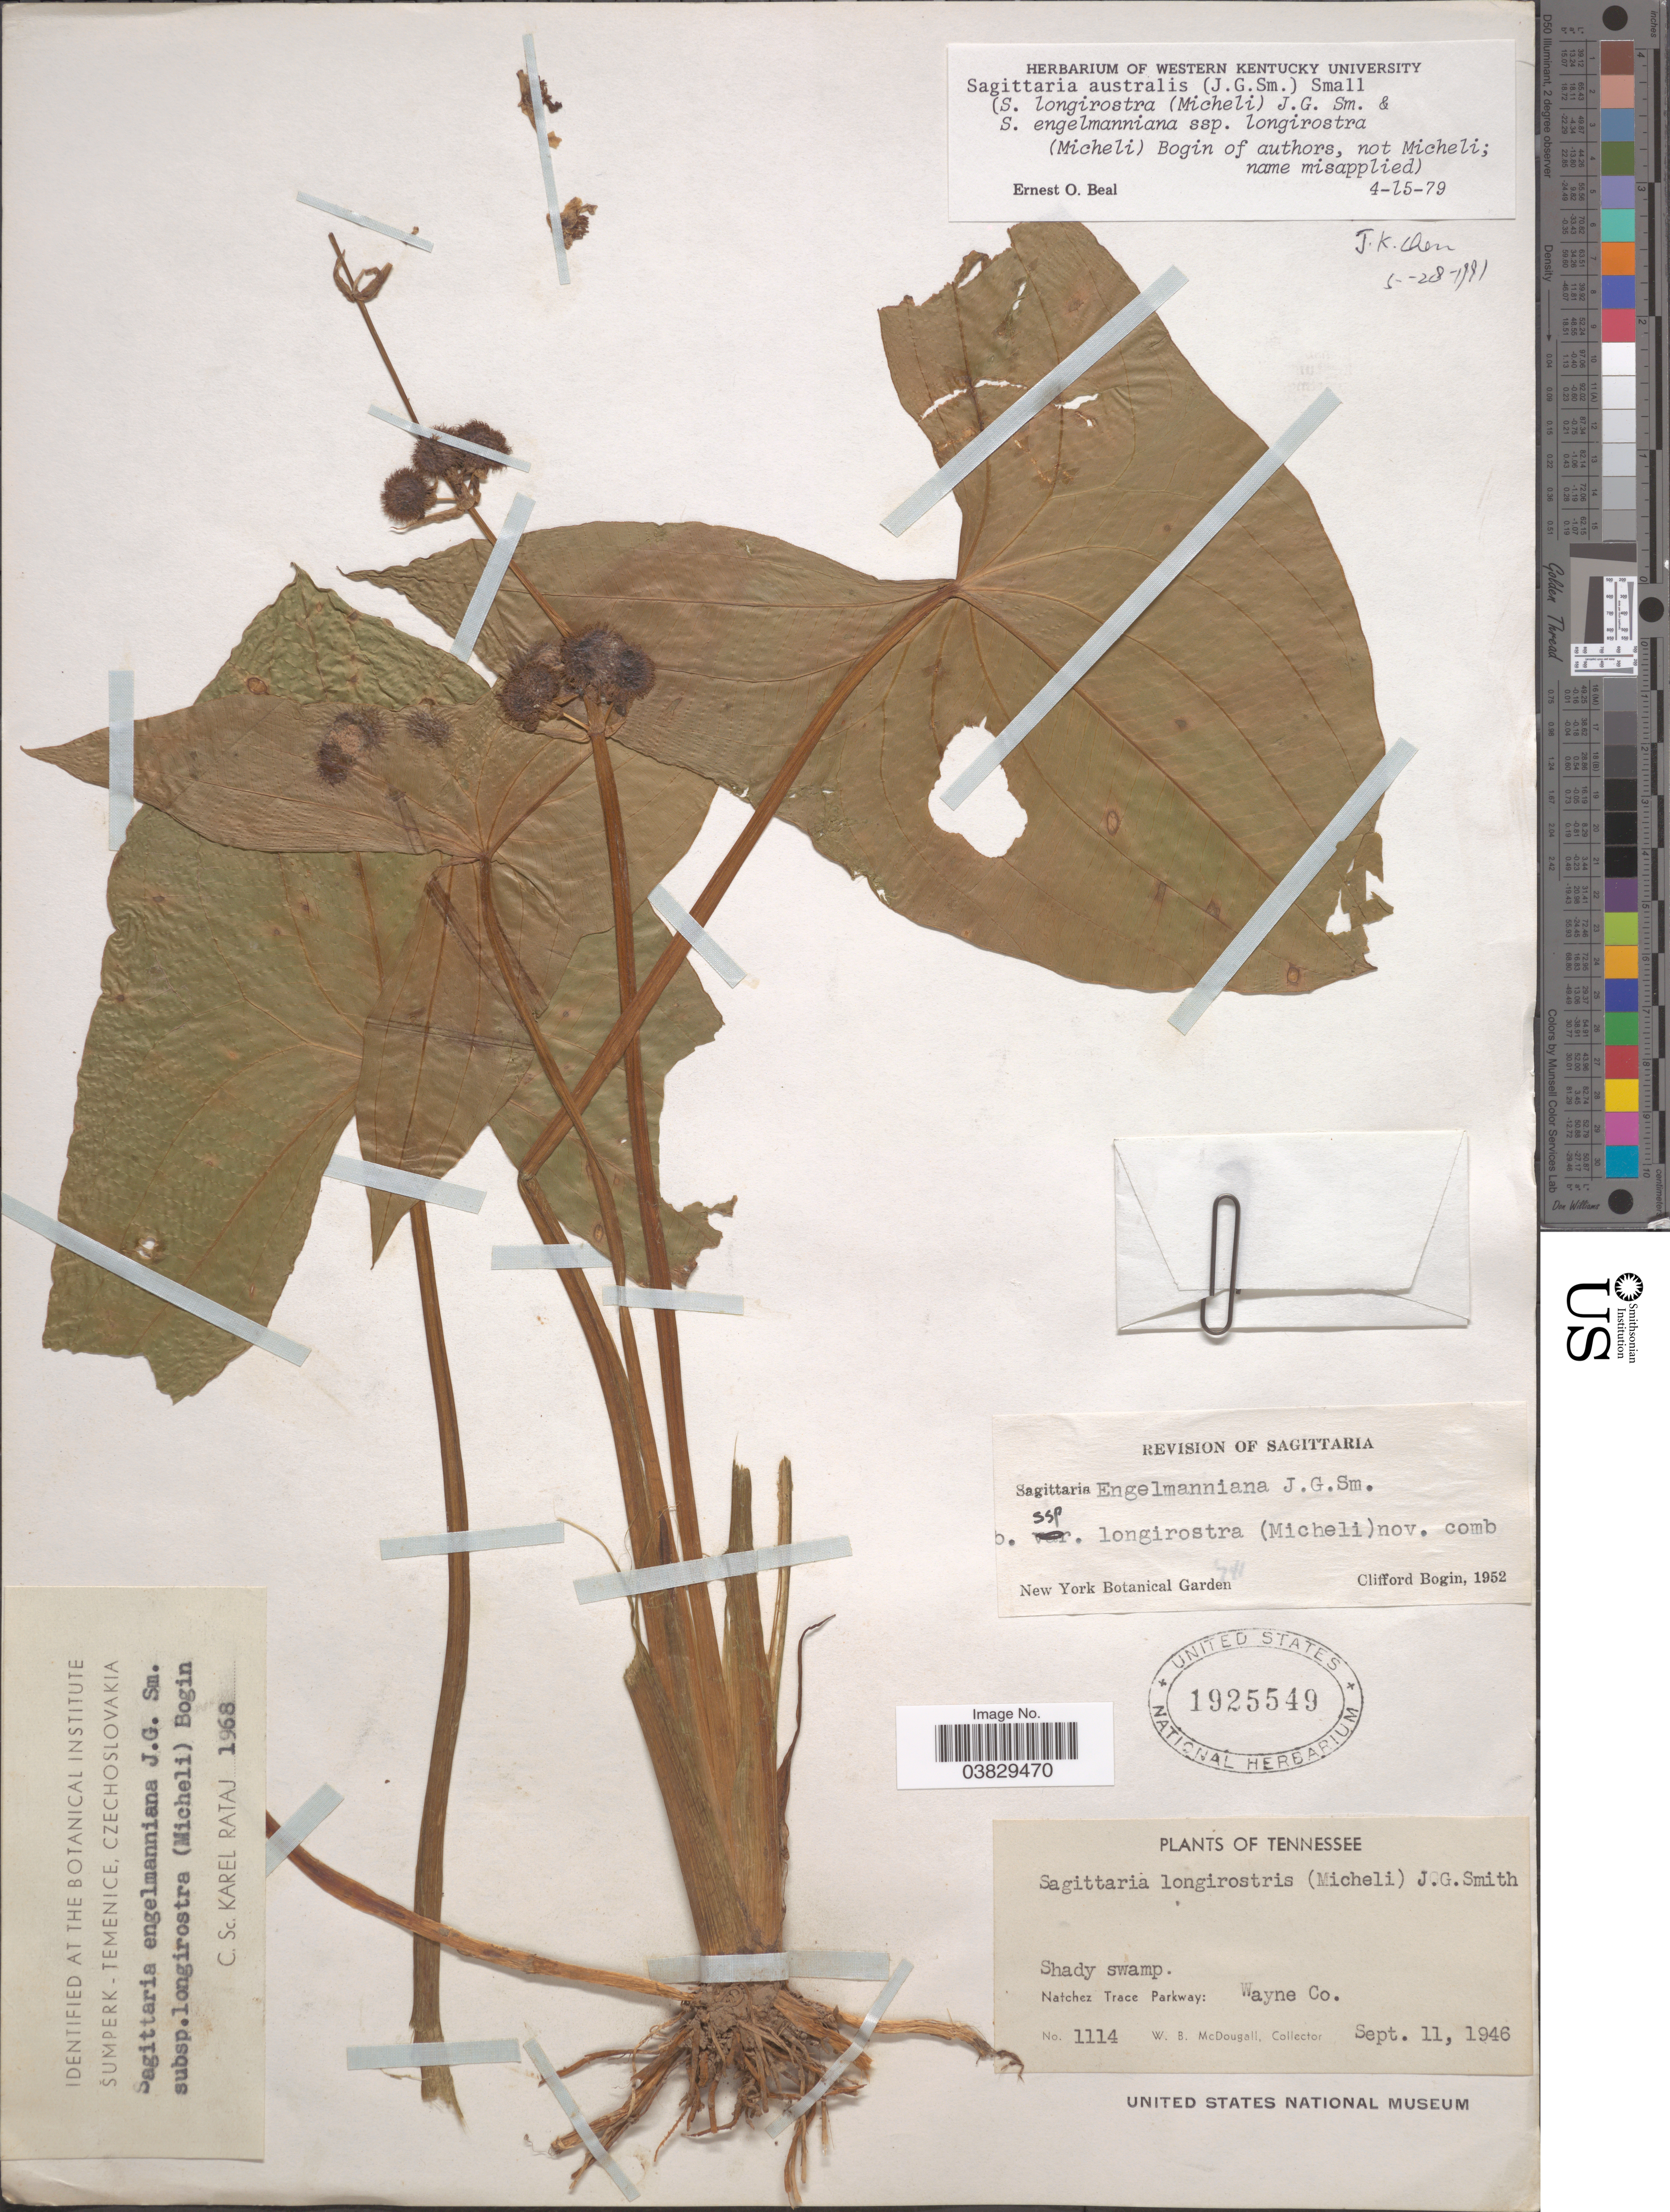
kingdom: Plantae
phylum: Tracheophyta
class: Liliopsida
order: Alismatales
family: Alismataceae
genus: Sagittaria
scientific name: Sagittaria australis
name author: (J.G. Sm. ex C. Mohr) Small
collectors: W. B. McDougall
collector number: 1114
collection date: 1946-09-11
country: United States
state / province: Tennessee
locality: Natchez Trace Parkway: Wayne Co.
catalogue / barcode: US 1925549